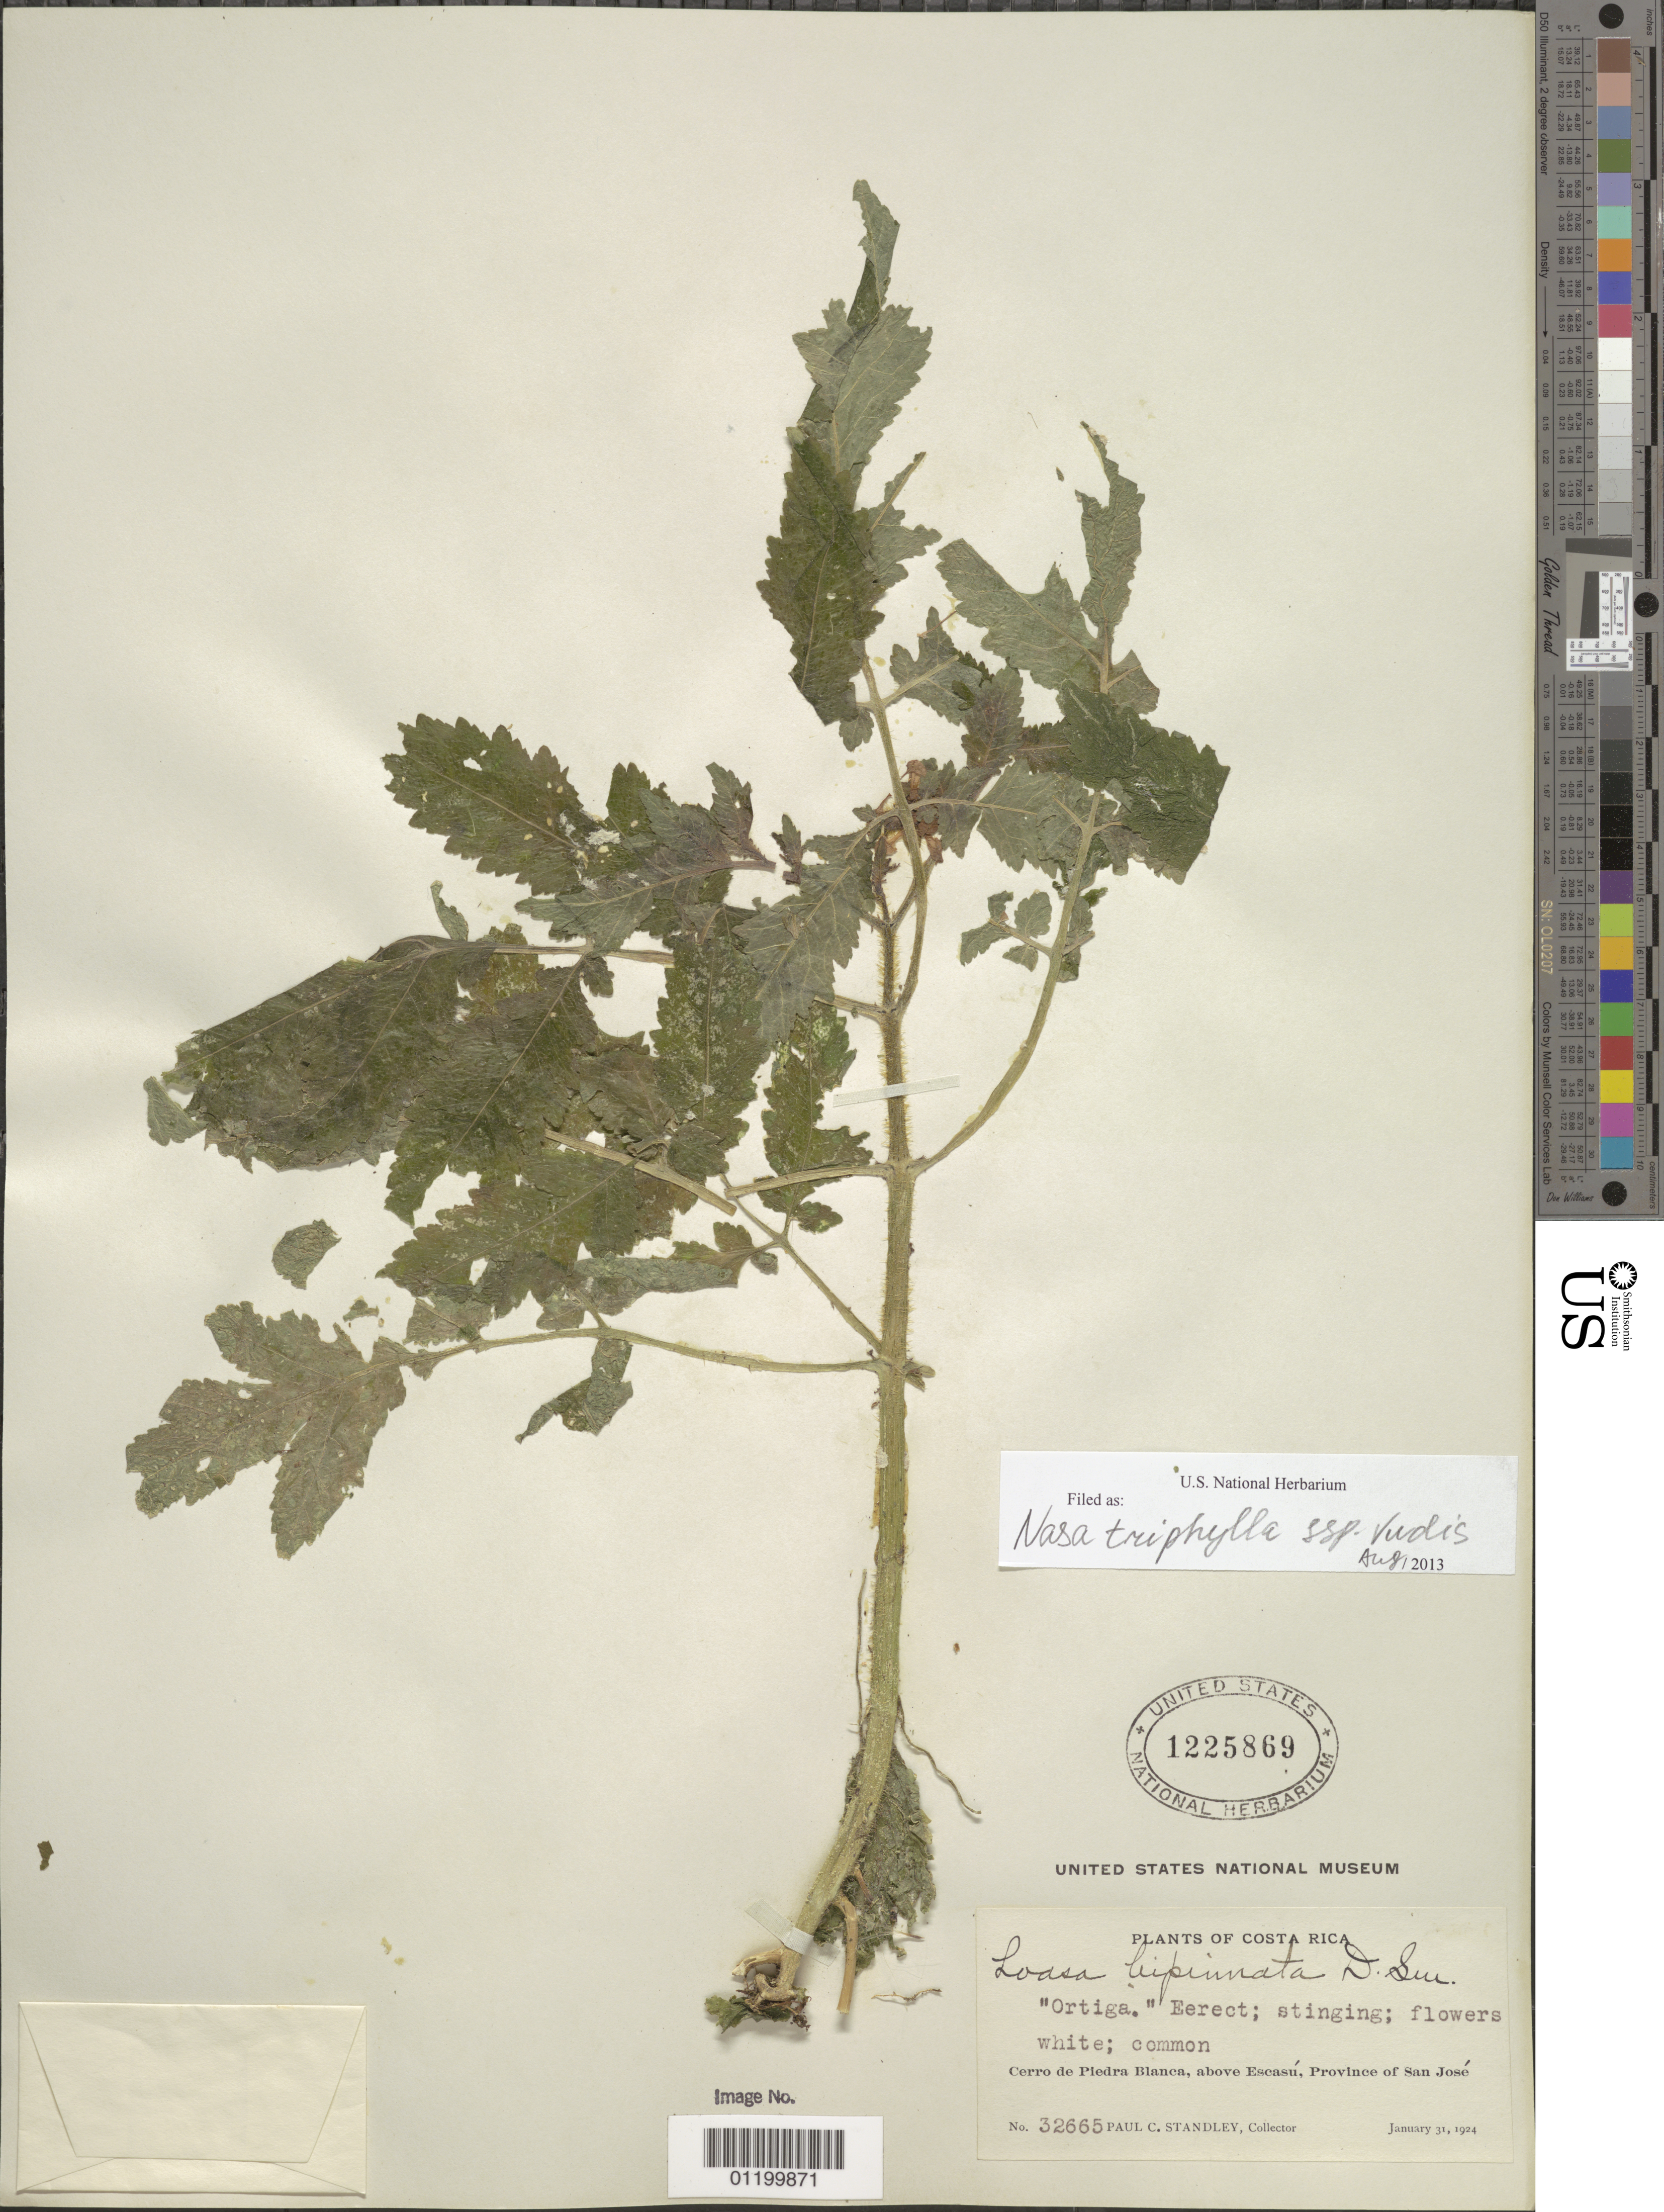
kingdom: Plantae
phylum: Tracheophyta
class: Magnoliopsida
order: Cornales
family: Loasaceae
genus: Nasa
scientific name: Nasa triphylla subsp. rudis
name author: (Benth.) Weigend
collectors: P. C. Standley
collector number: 32665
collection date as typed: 31 Jan 1924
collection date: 1924-01-31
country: Costa Rica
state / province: San José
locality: Cerro de Piedra Blanca, above Escasú.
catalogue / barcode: US 1225869